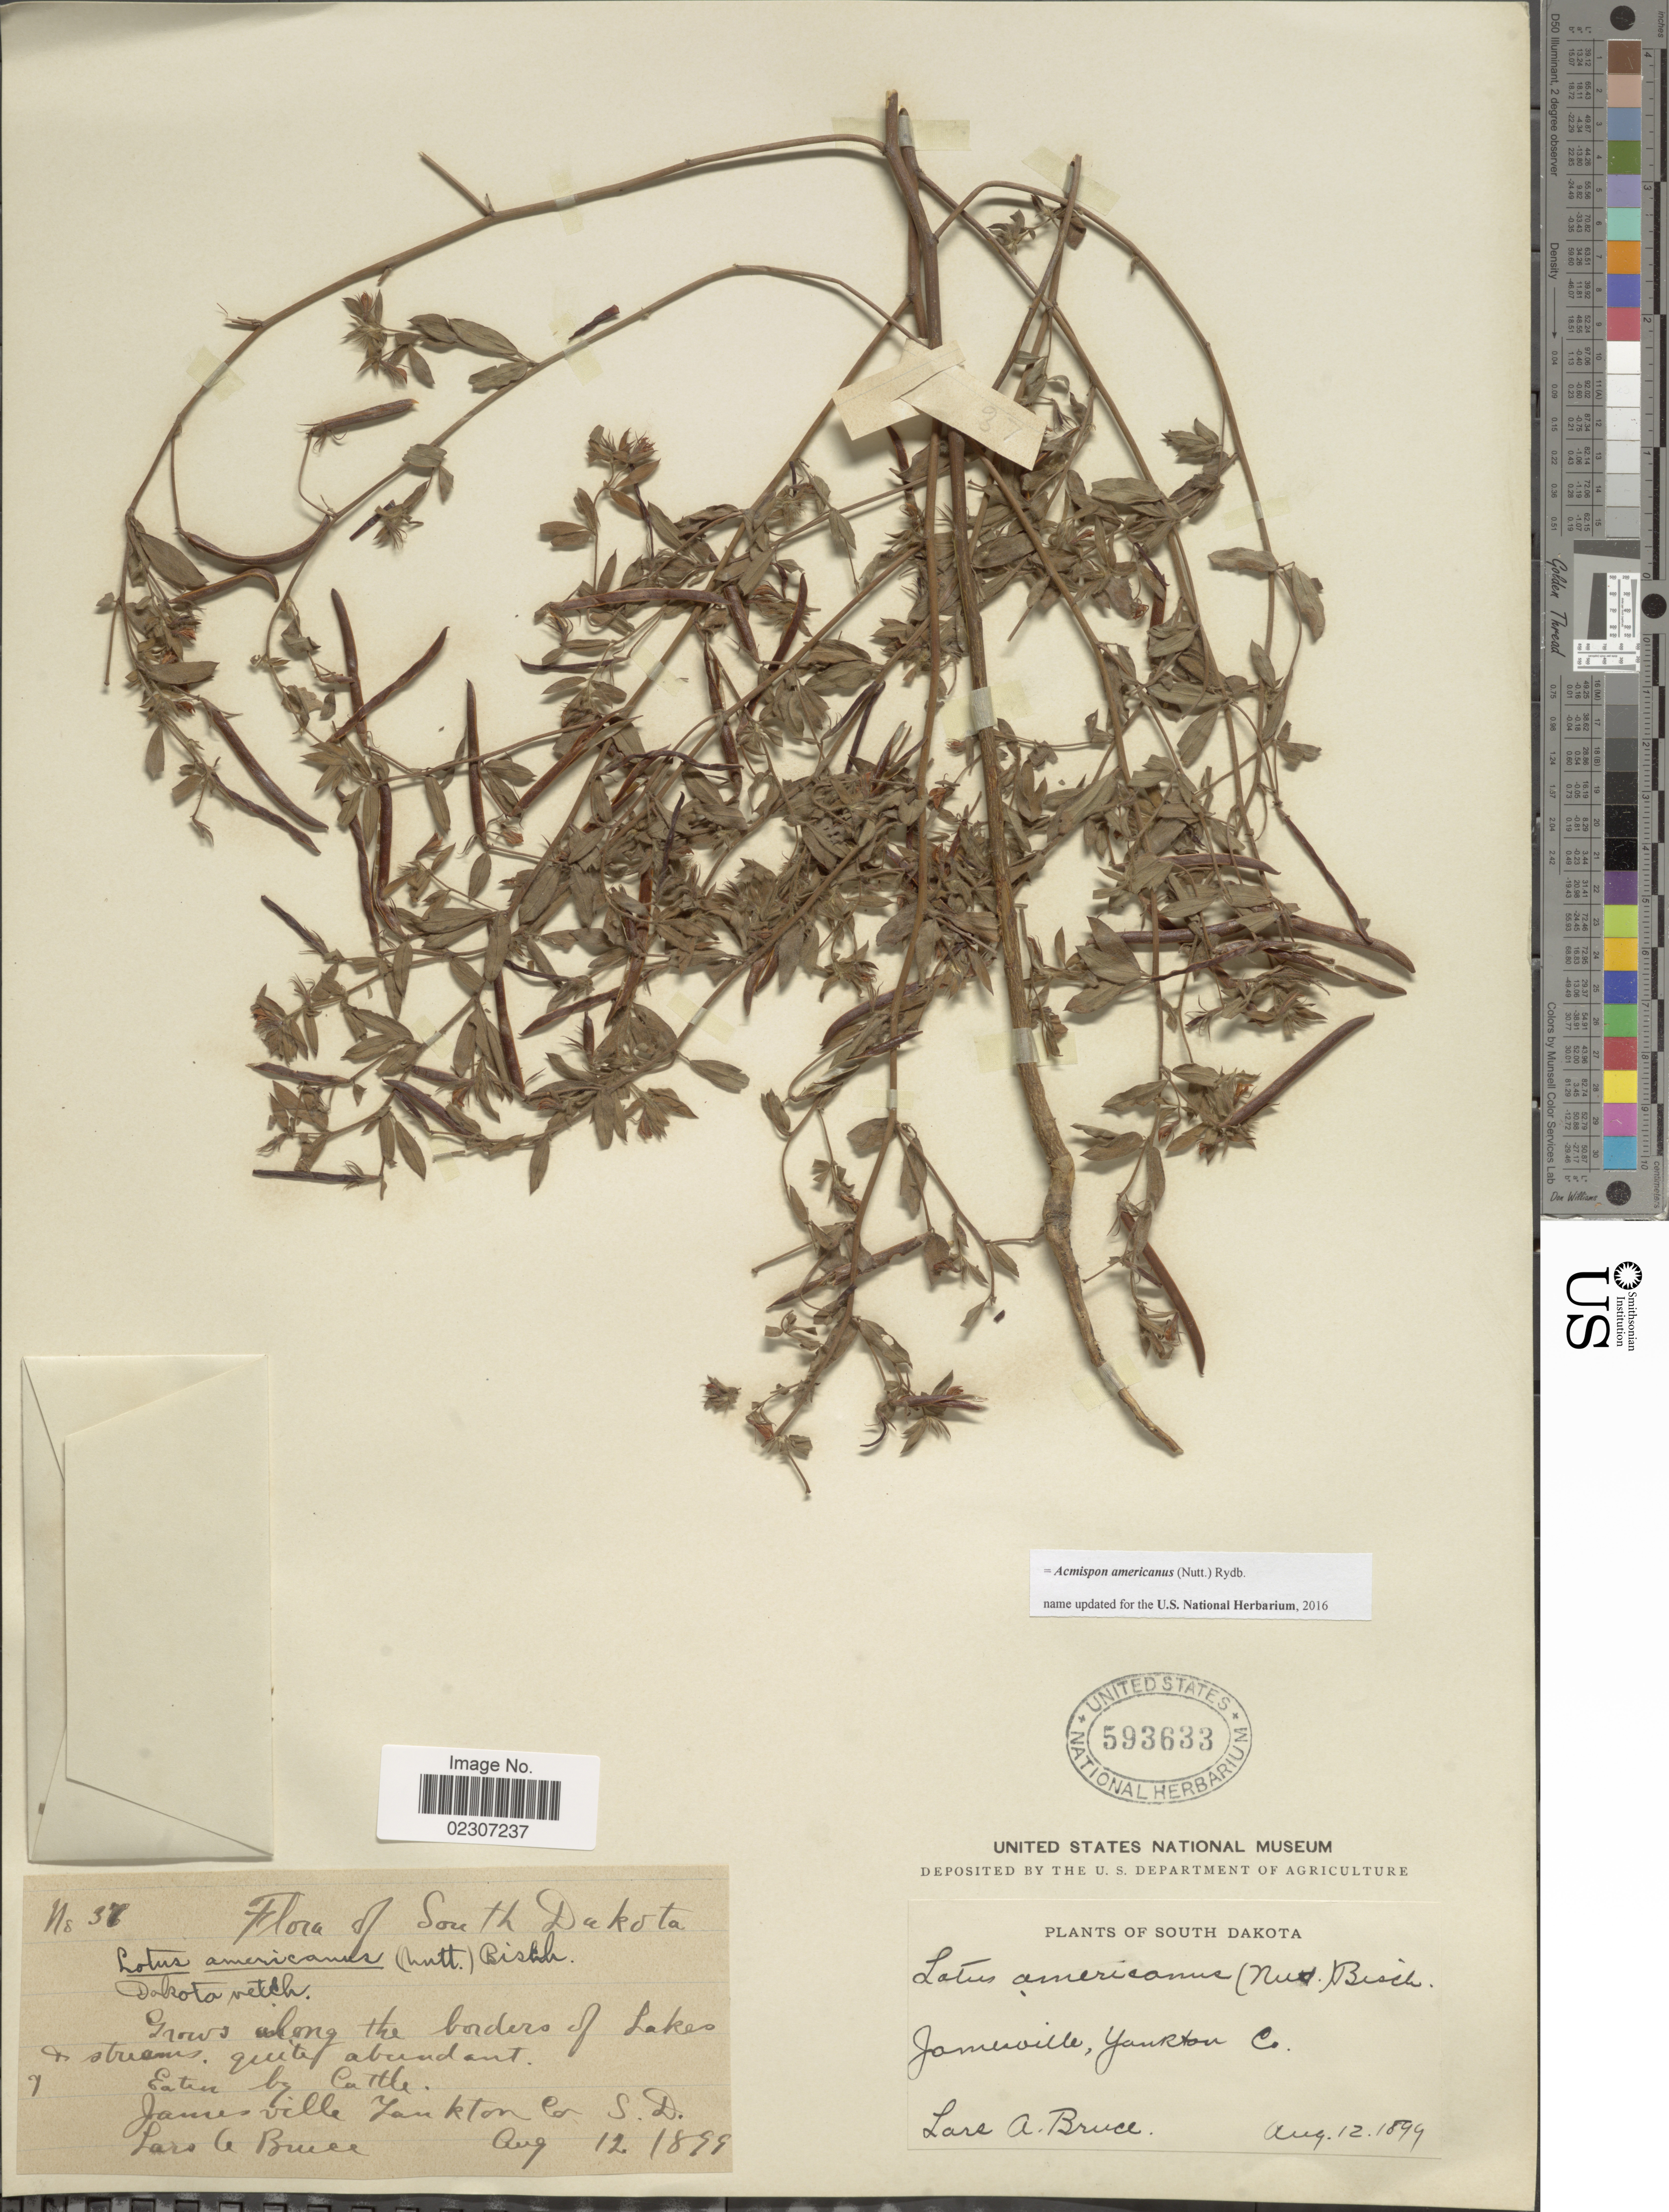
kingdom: Plantae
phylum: Tracheophyta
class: Magnoliopsida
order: Fabales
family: Fabaceae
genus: Acmispon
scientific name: Acmispon americanus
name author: (Nutt.) Rydb.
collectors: L. Bruce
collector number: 37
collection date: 1894-08-12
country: United States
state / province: South Dakota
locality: South Dakota. Jamesville, Yankton Co.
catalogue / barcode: US 593633